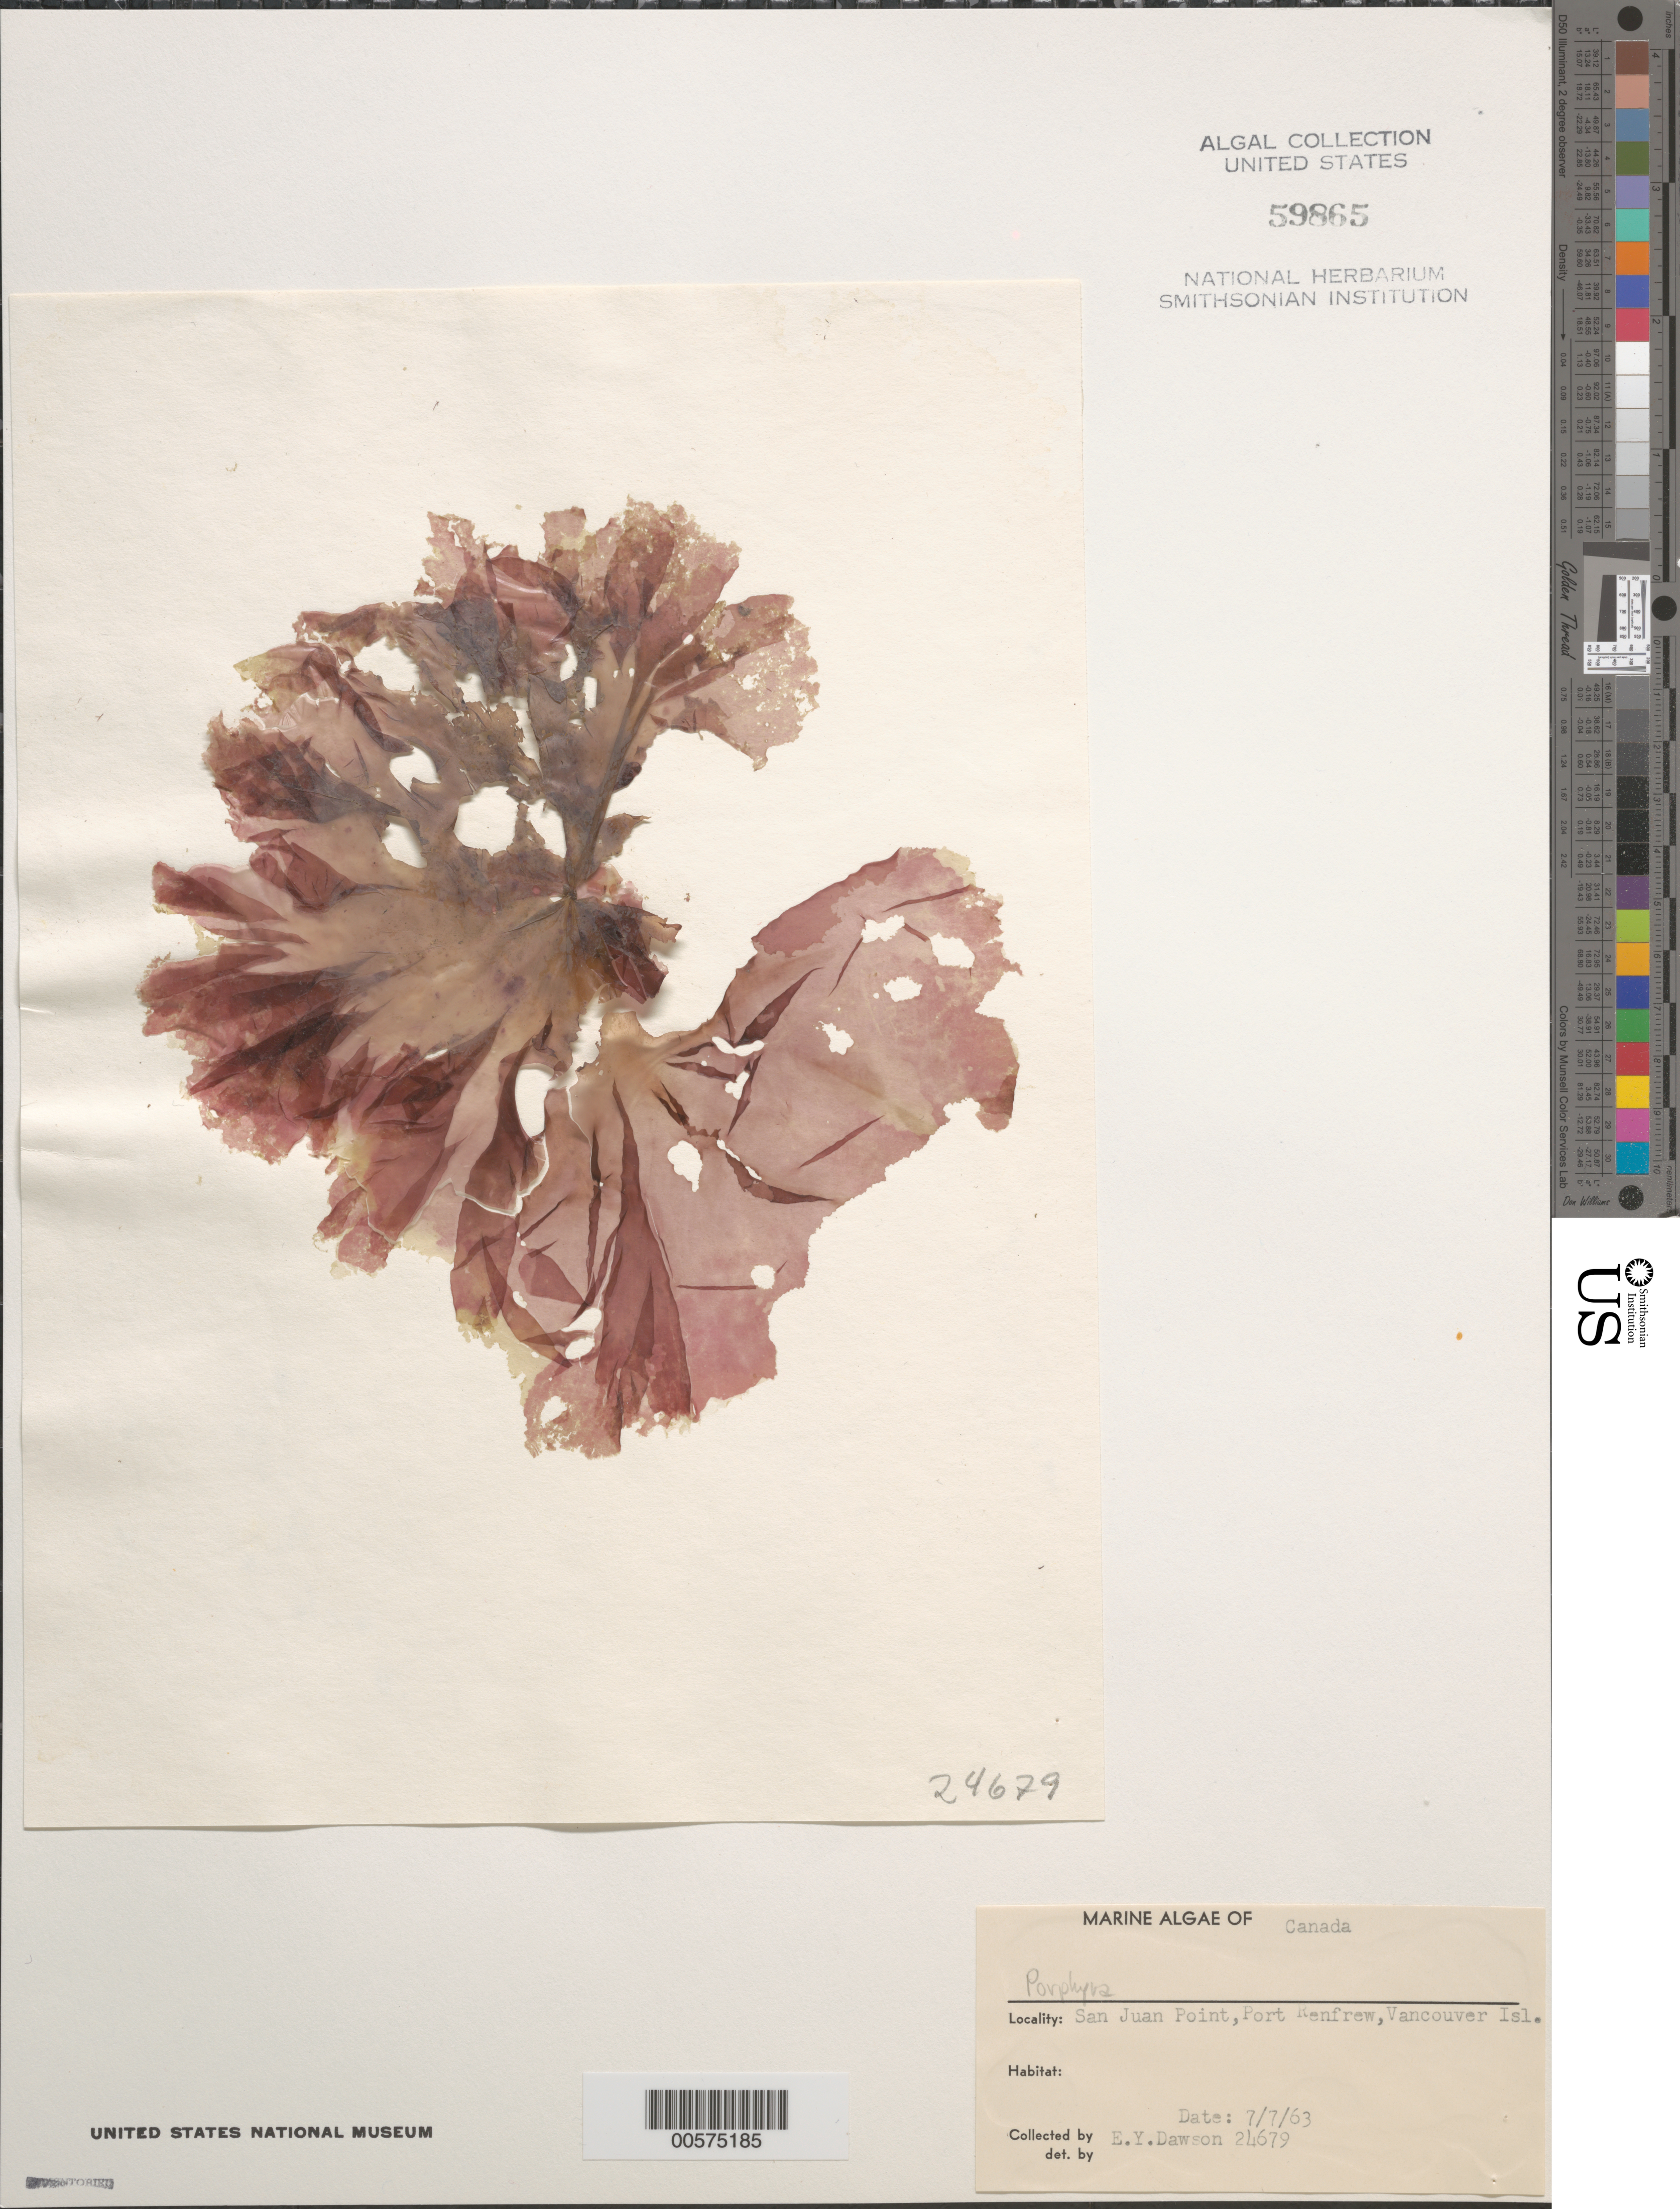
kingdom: Plantae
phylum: Rhodophyta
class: Bangiophyceae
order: Bangiales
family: Bangiaceae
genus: Porphyra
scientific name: Porphyra sp.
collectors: E. Y. Dawson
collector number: EYD 24679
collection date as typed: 07 Jul 1963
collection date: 1963-07-07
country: Canada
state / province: British Columbia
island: Vancouver Island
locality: San Juan Point, Port Renfrew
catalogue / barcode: US 59865